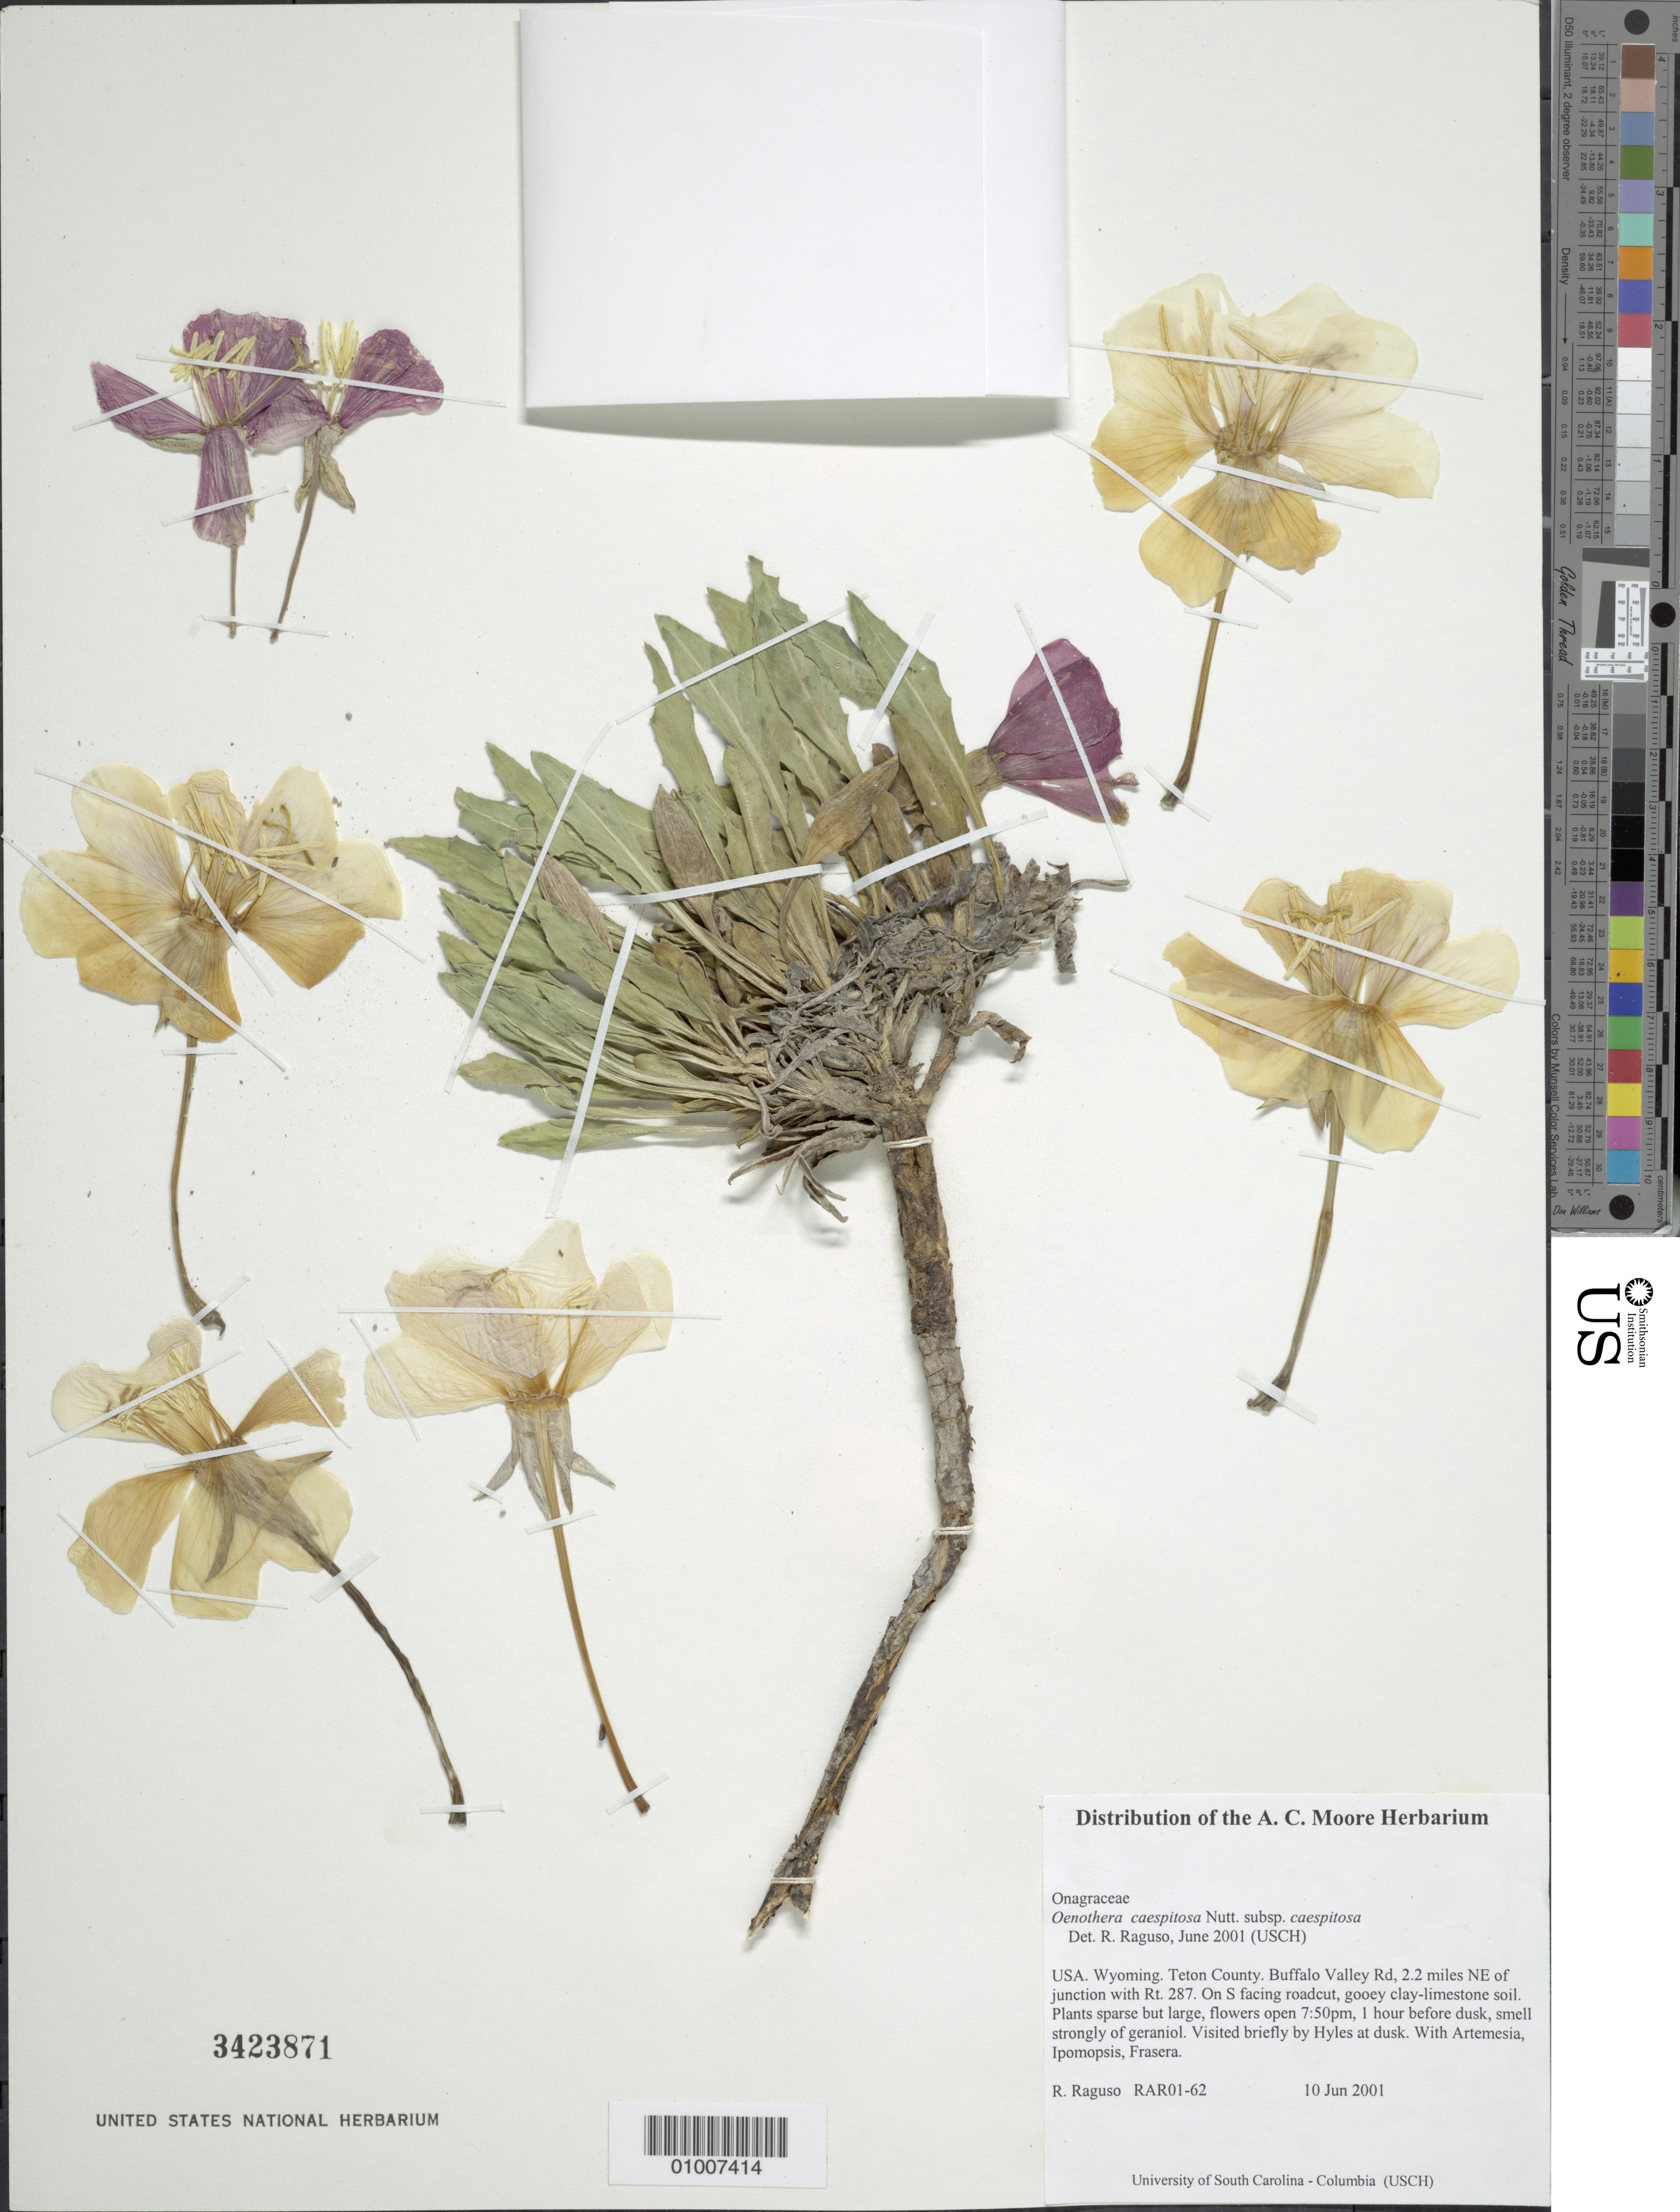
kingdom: Plantae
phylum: Tracheophyta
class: Magnoliopsida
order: Myrtales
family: Onagraceae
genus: Oenothera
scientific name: Oenothera cespitosa subsp. cespitosa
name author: Nutt.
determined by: Raguso, Robert A.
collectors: R. Raguso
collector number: RAR01-62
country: United States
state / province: Wyoming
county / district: Teton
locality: Buffalo Valley Rd., 2.2 miles NE of junction with Rt. 287.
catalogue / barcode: US 3423871